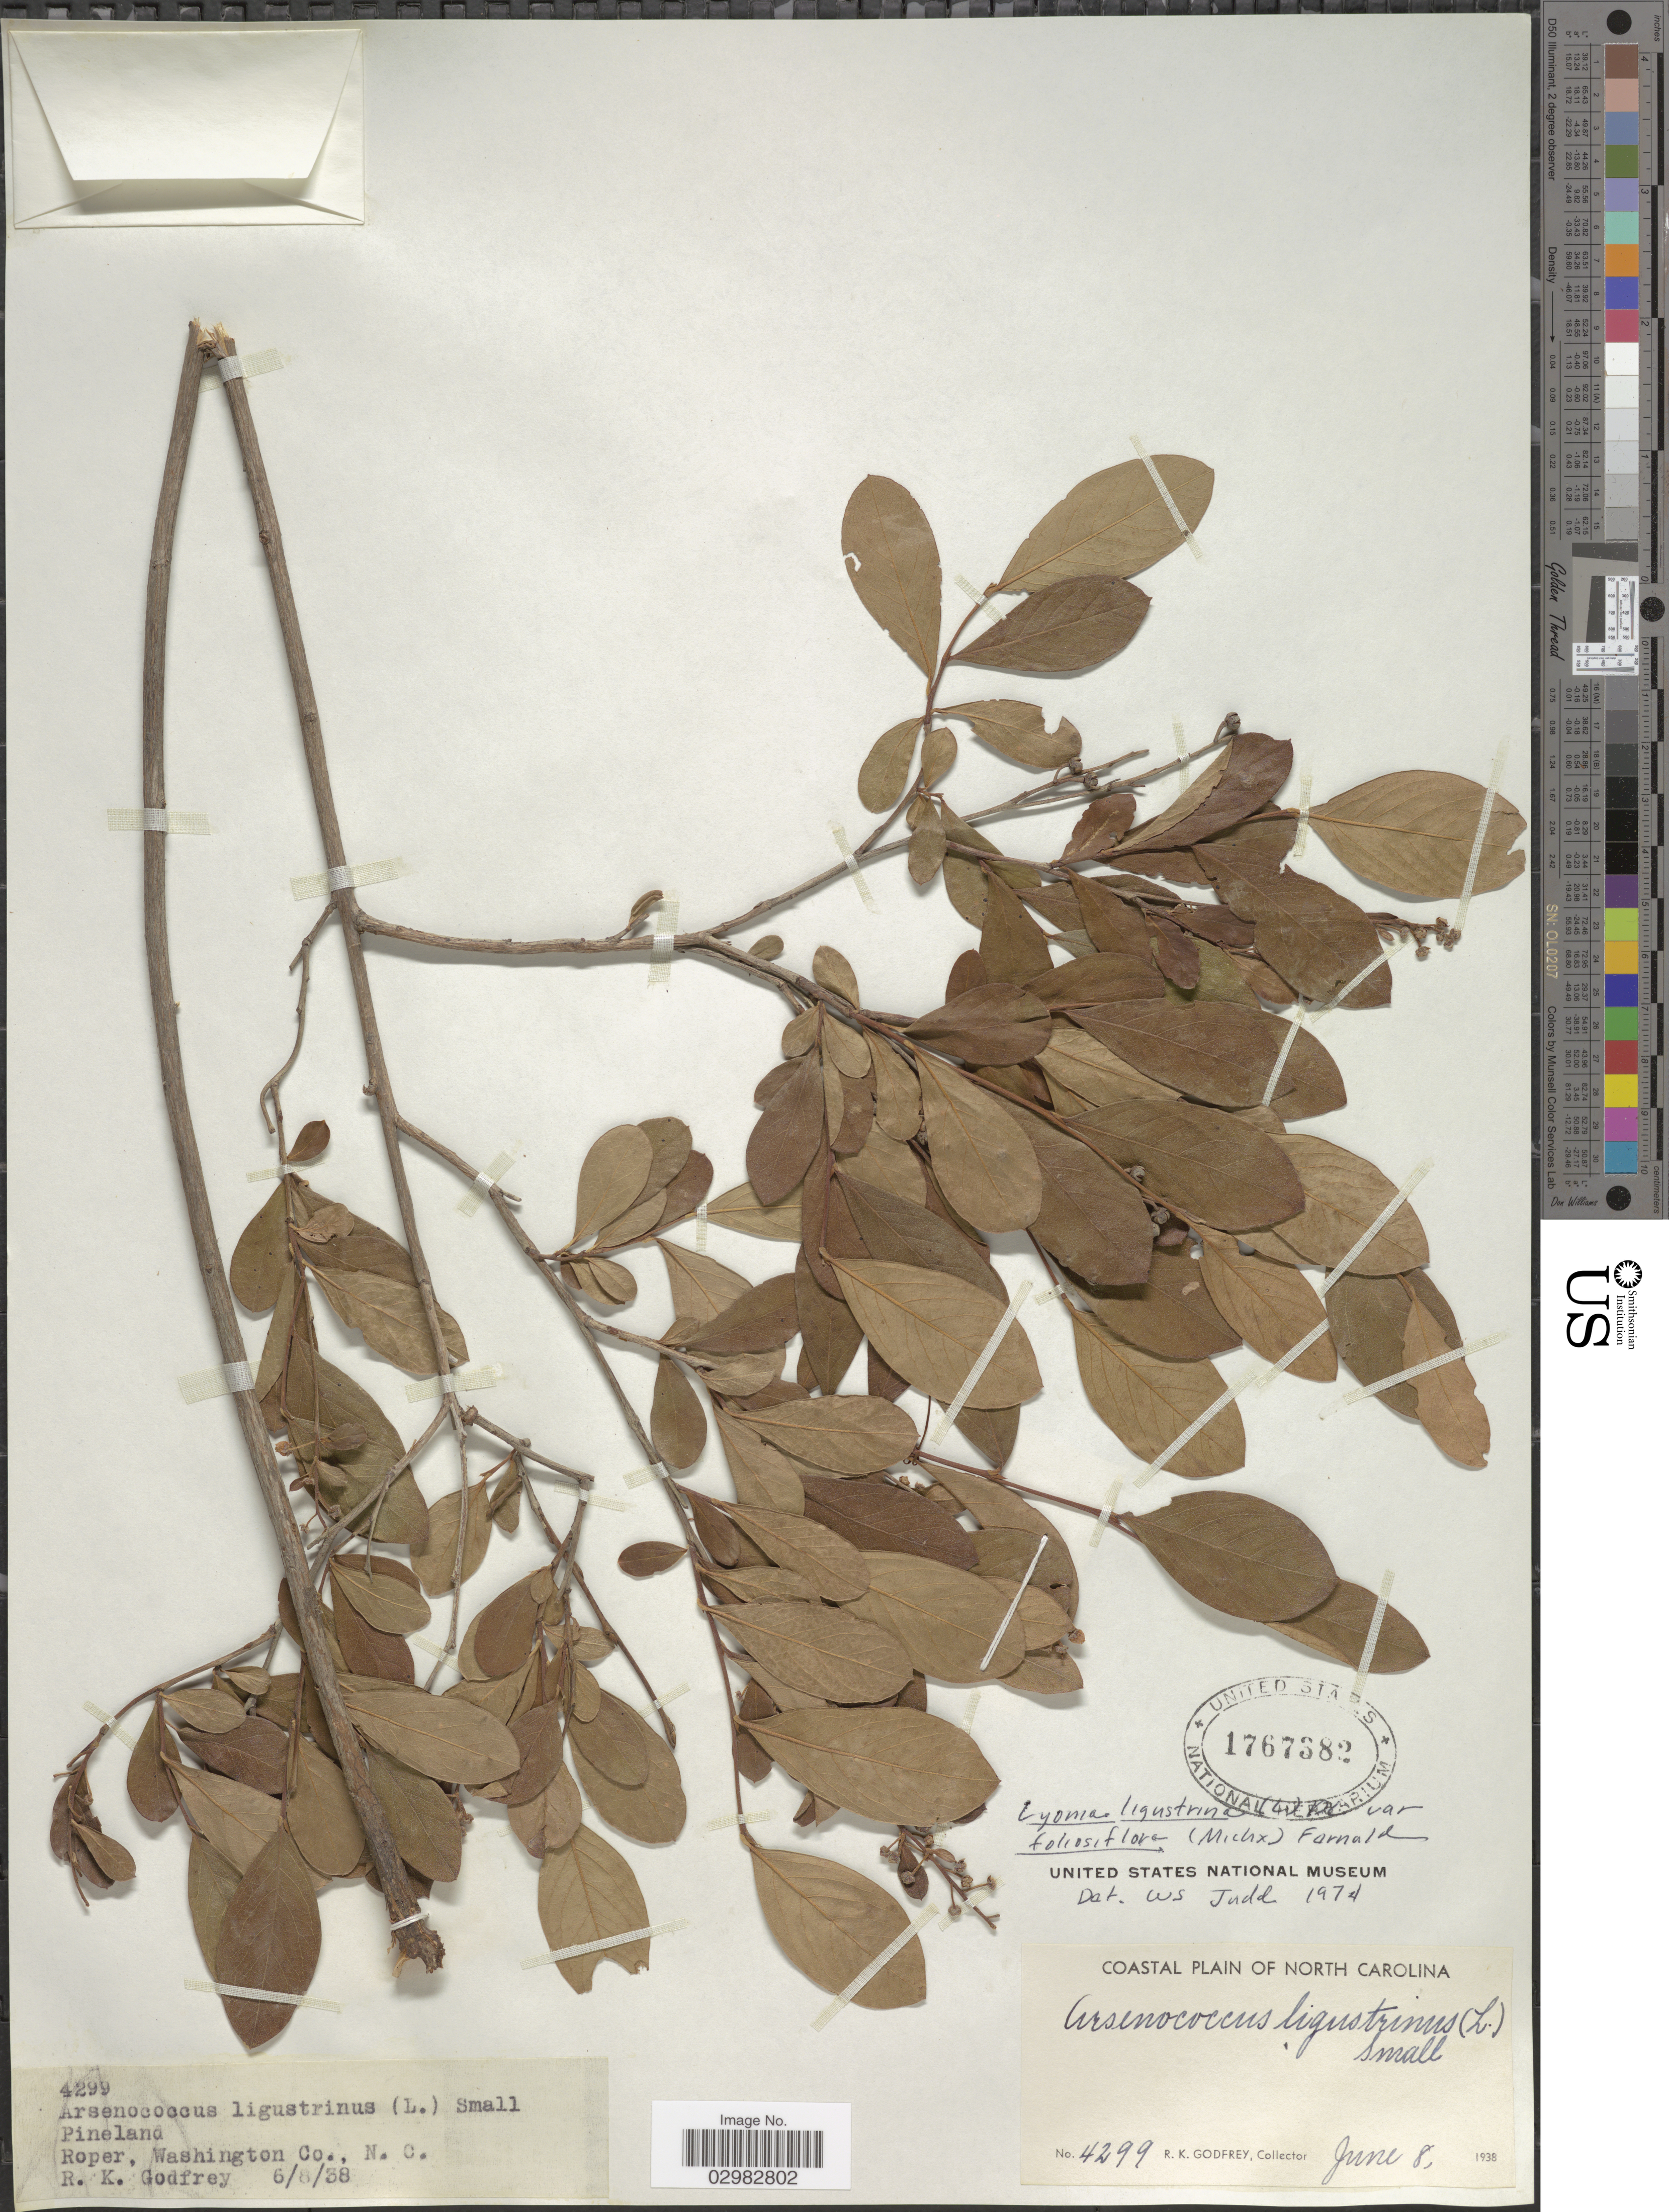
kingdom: Plantae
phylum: Tracheophyta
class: Magnoliopsida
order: Ericales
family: Ericaceae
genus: Lyonia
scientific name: Lyonia ligustrina var. foliosiflora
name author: (Michx.) Fernald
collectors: R. K. Godfrey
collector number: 4299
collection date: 1938-06-08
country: United States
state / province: North Carolina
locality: Coastal Plain of North Carolina, Roper, Washington Co.